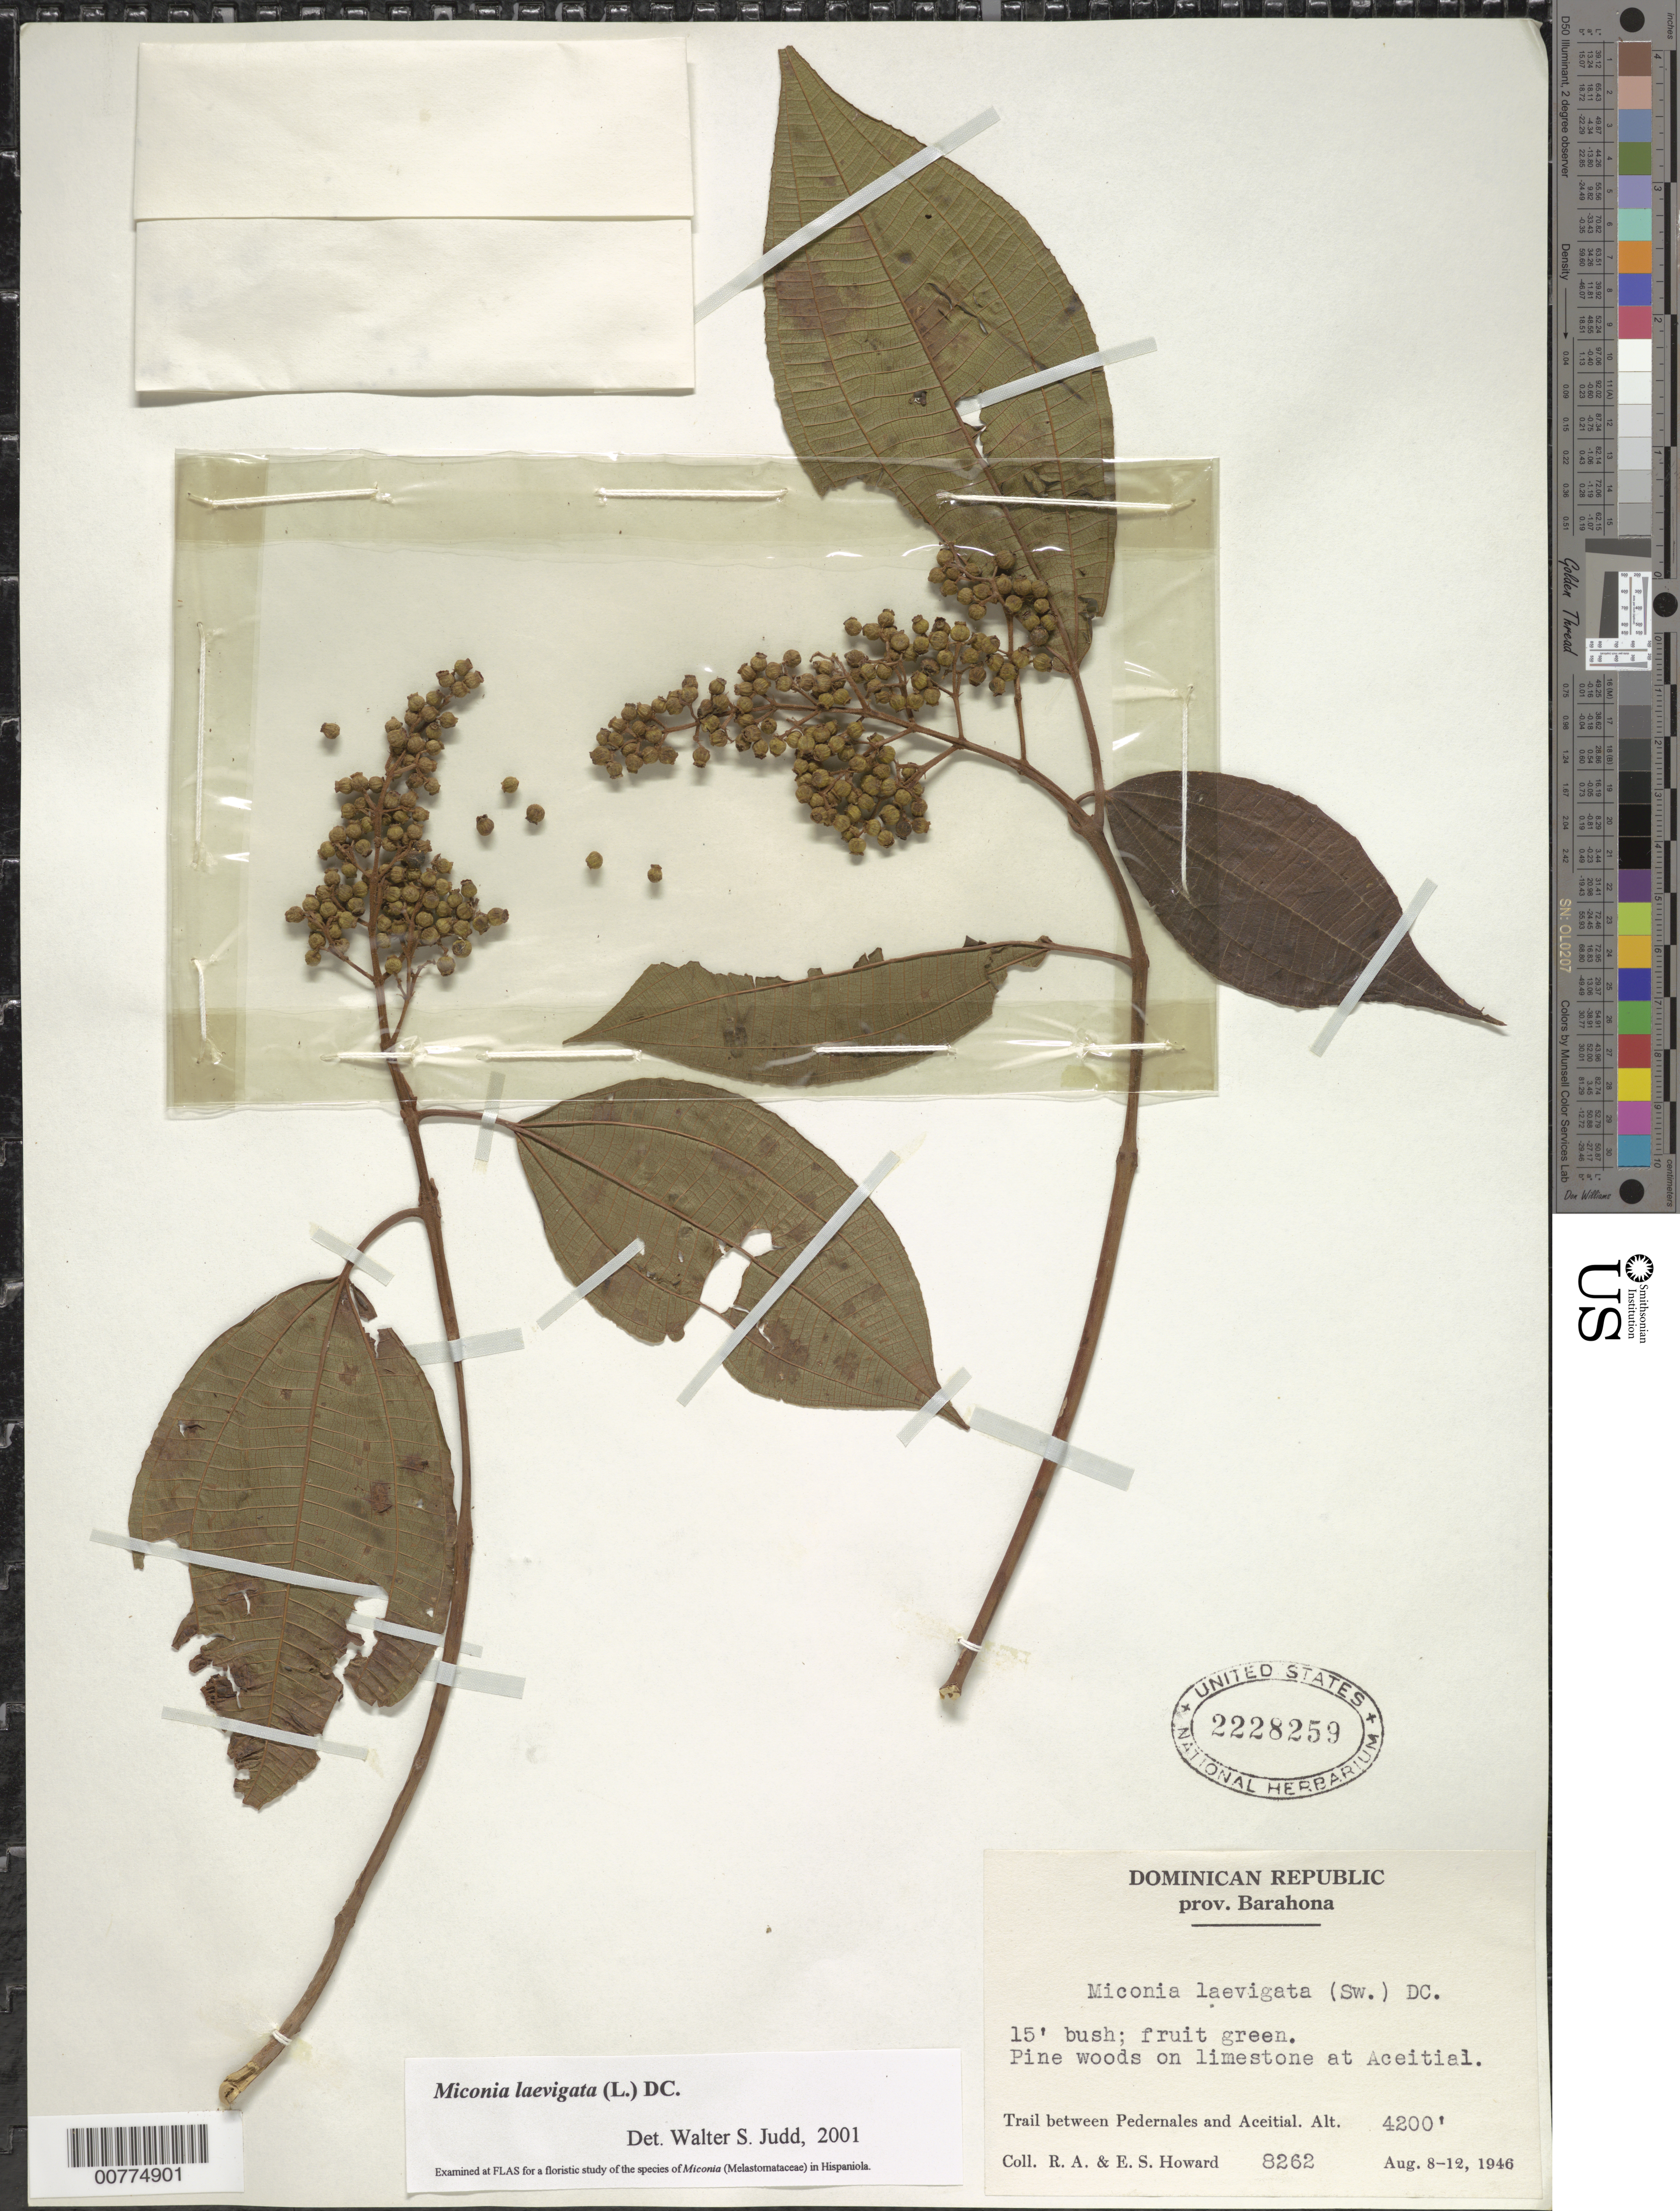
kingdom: Plantae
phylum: Tracheophyta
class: Magnoliopsida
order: Myrtales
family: Melastomataceae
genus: Miconia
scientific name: Miconia laevigata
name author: (L.) D. Don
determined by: Judd, Walter S.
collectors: R. A. Howard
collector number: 8262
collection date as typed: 08 Aug 1946 to 12 Aug 1946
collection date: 1946-08-08/1946-08-12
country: Dominican Republic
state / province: Barahona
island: Hispaniola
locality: Trail between Pedernales and Aceitial.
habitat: Pine woods on limestone at Aceitial.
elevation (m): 1280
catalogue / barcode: US 2228259